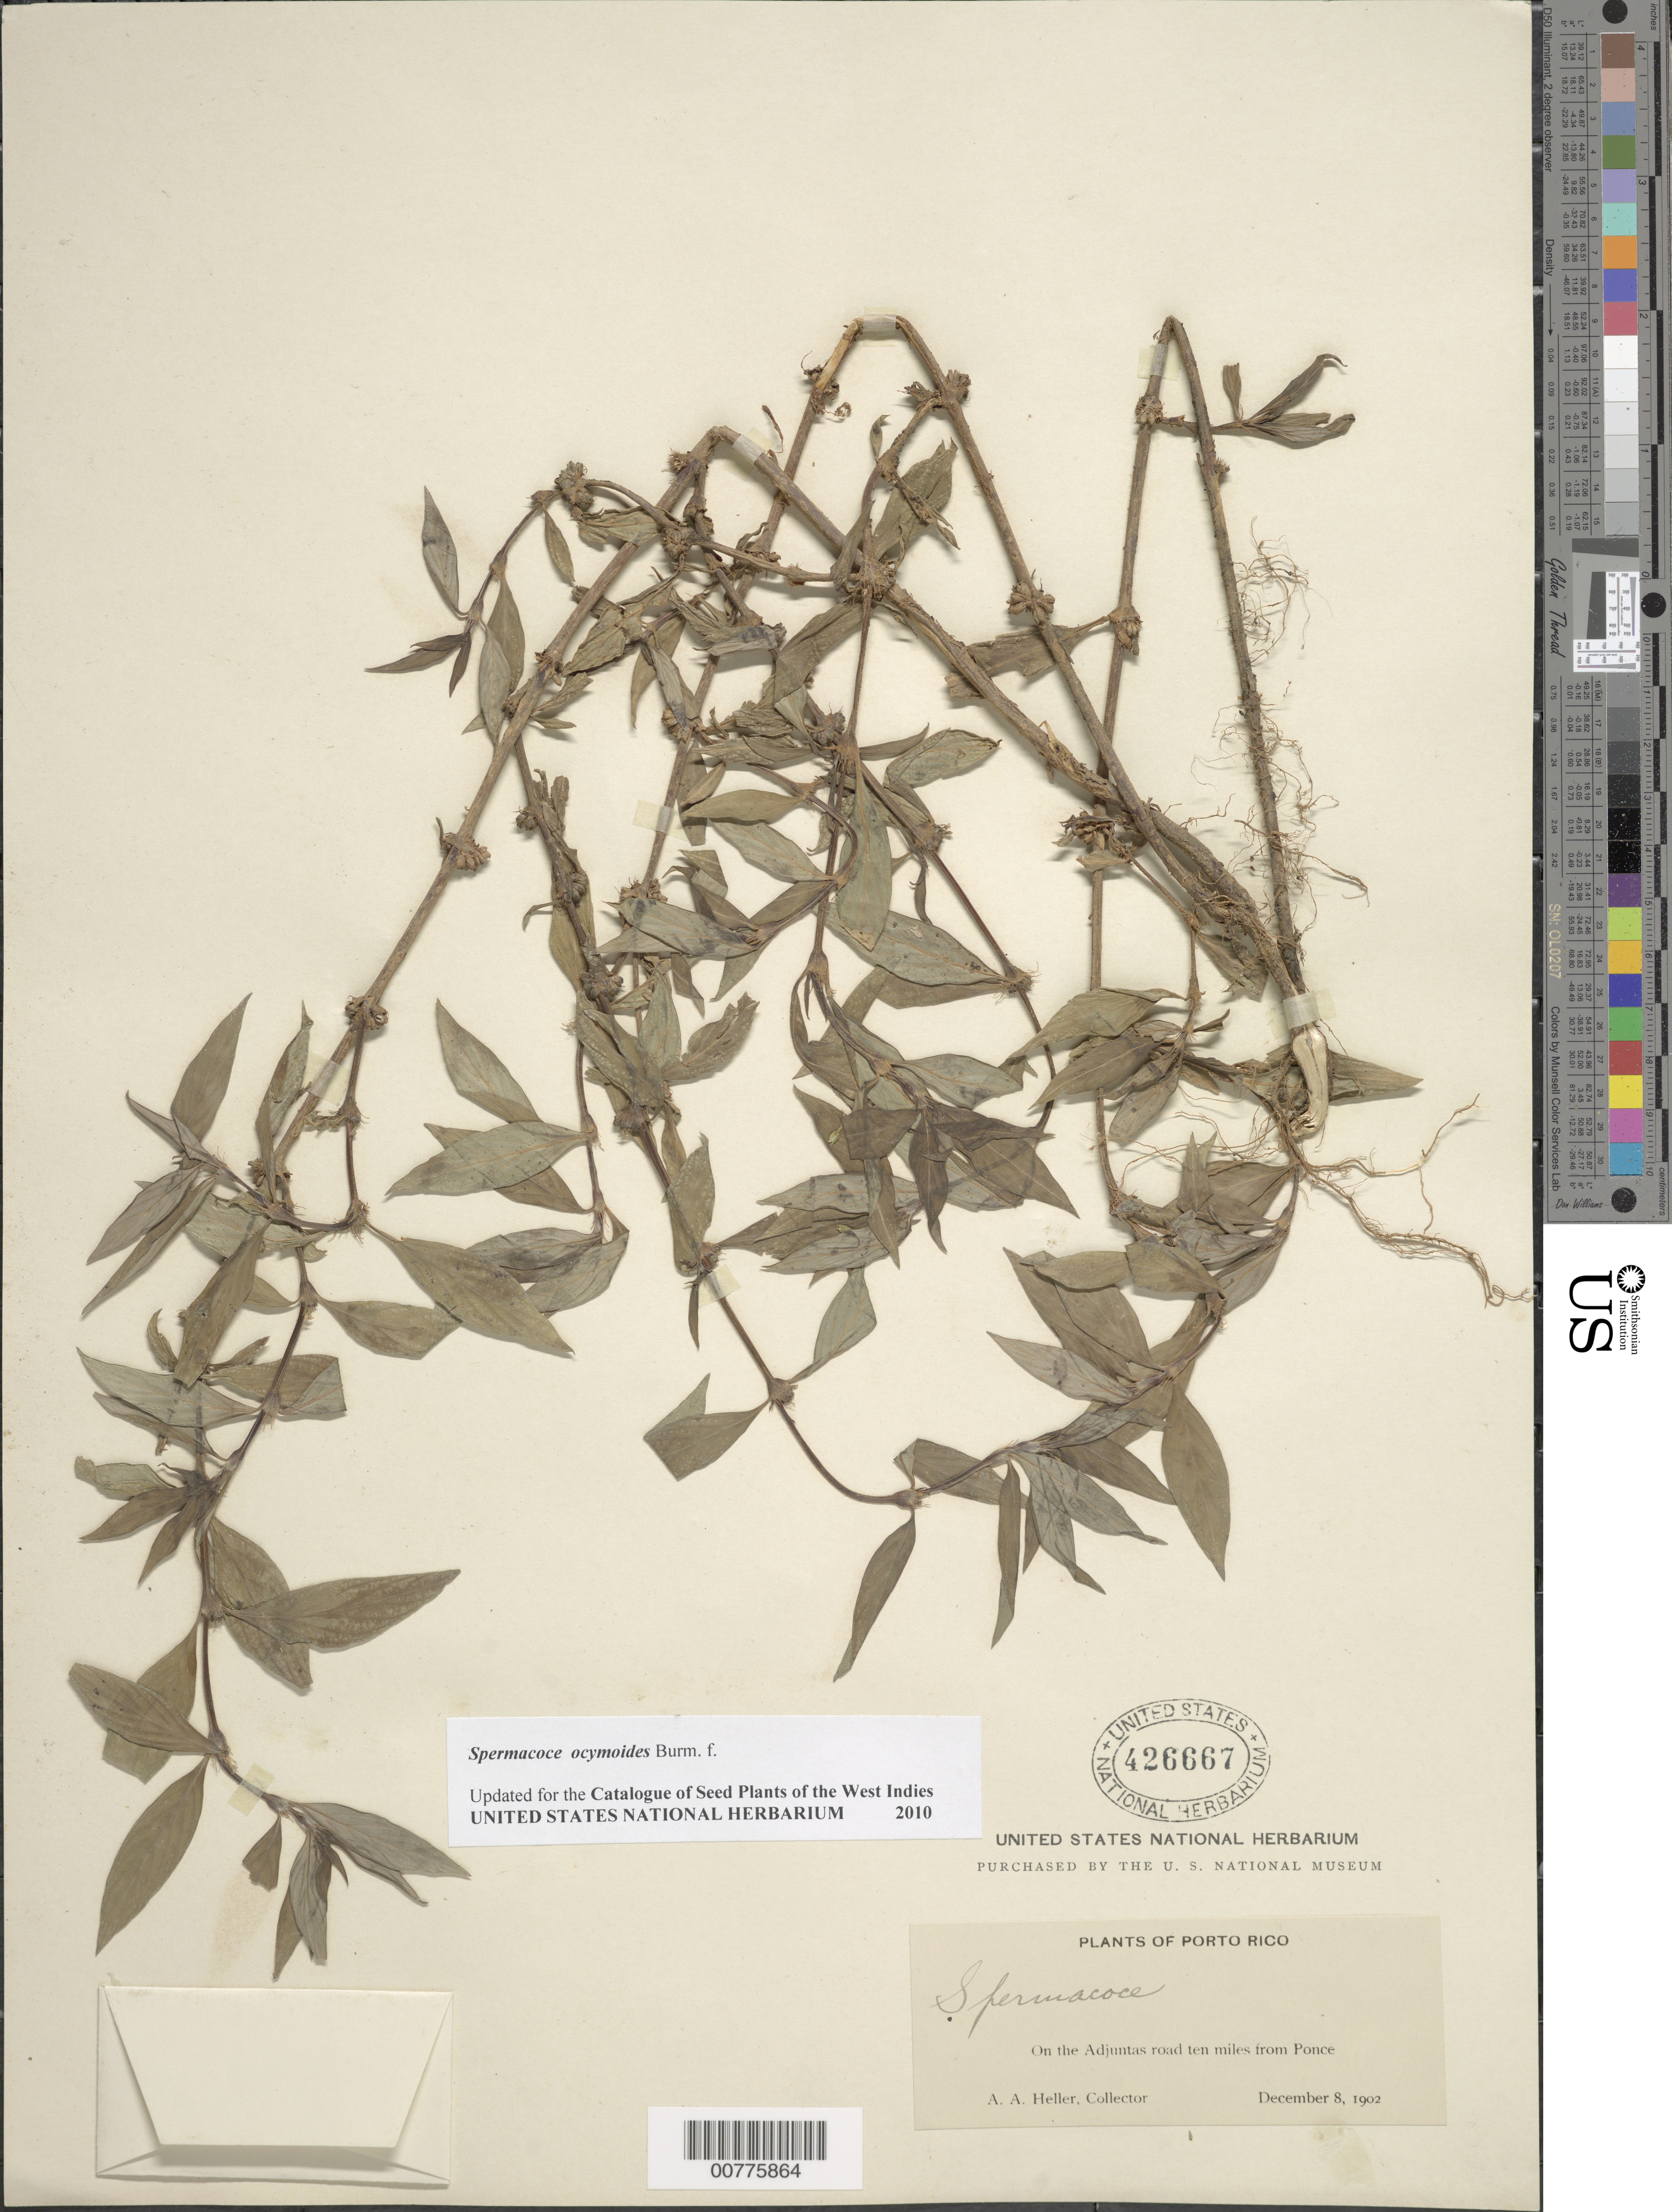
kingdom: Plantae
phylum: Tracheophyta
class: Magnoliopsida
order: Gentianales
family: Rubiaceae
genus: Spermacoce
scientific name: Spermacoce ocymoides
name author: Burm. f.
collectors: A. A. Heller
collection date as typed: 08 Dec 1902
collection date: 1902-12-08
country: Puerto Rico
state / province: Ponce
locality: On the Adjuntas road ten miles from Ponce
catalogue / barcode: US 426667